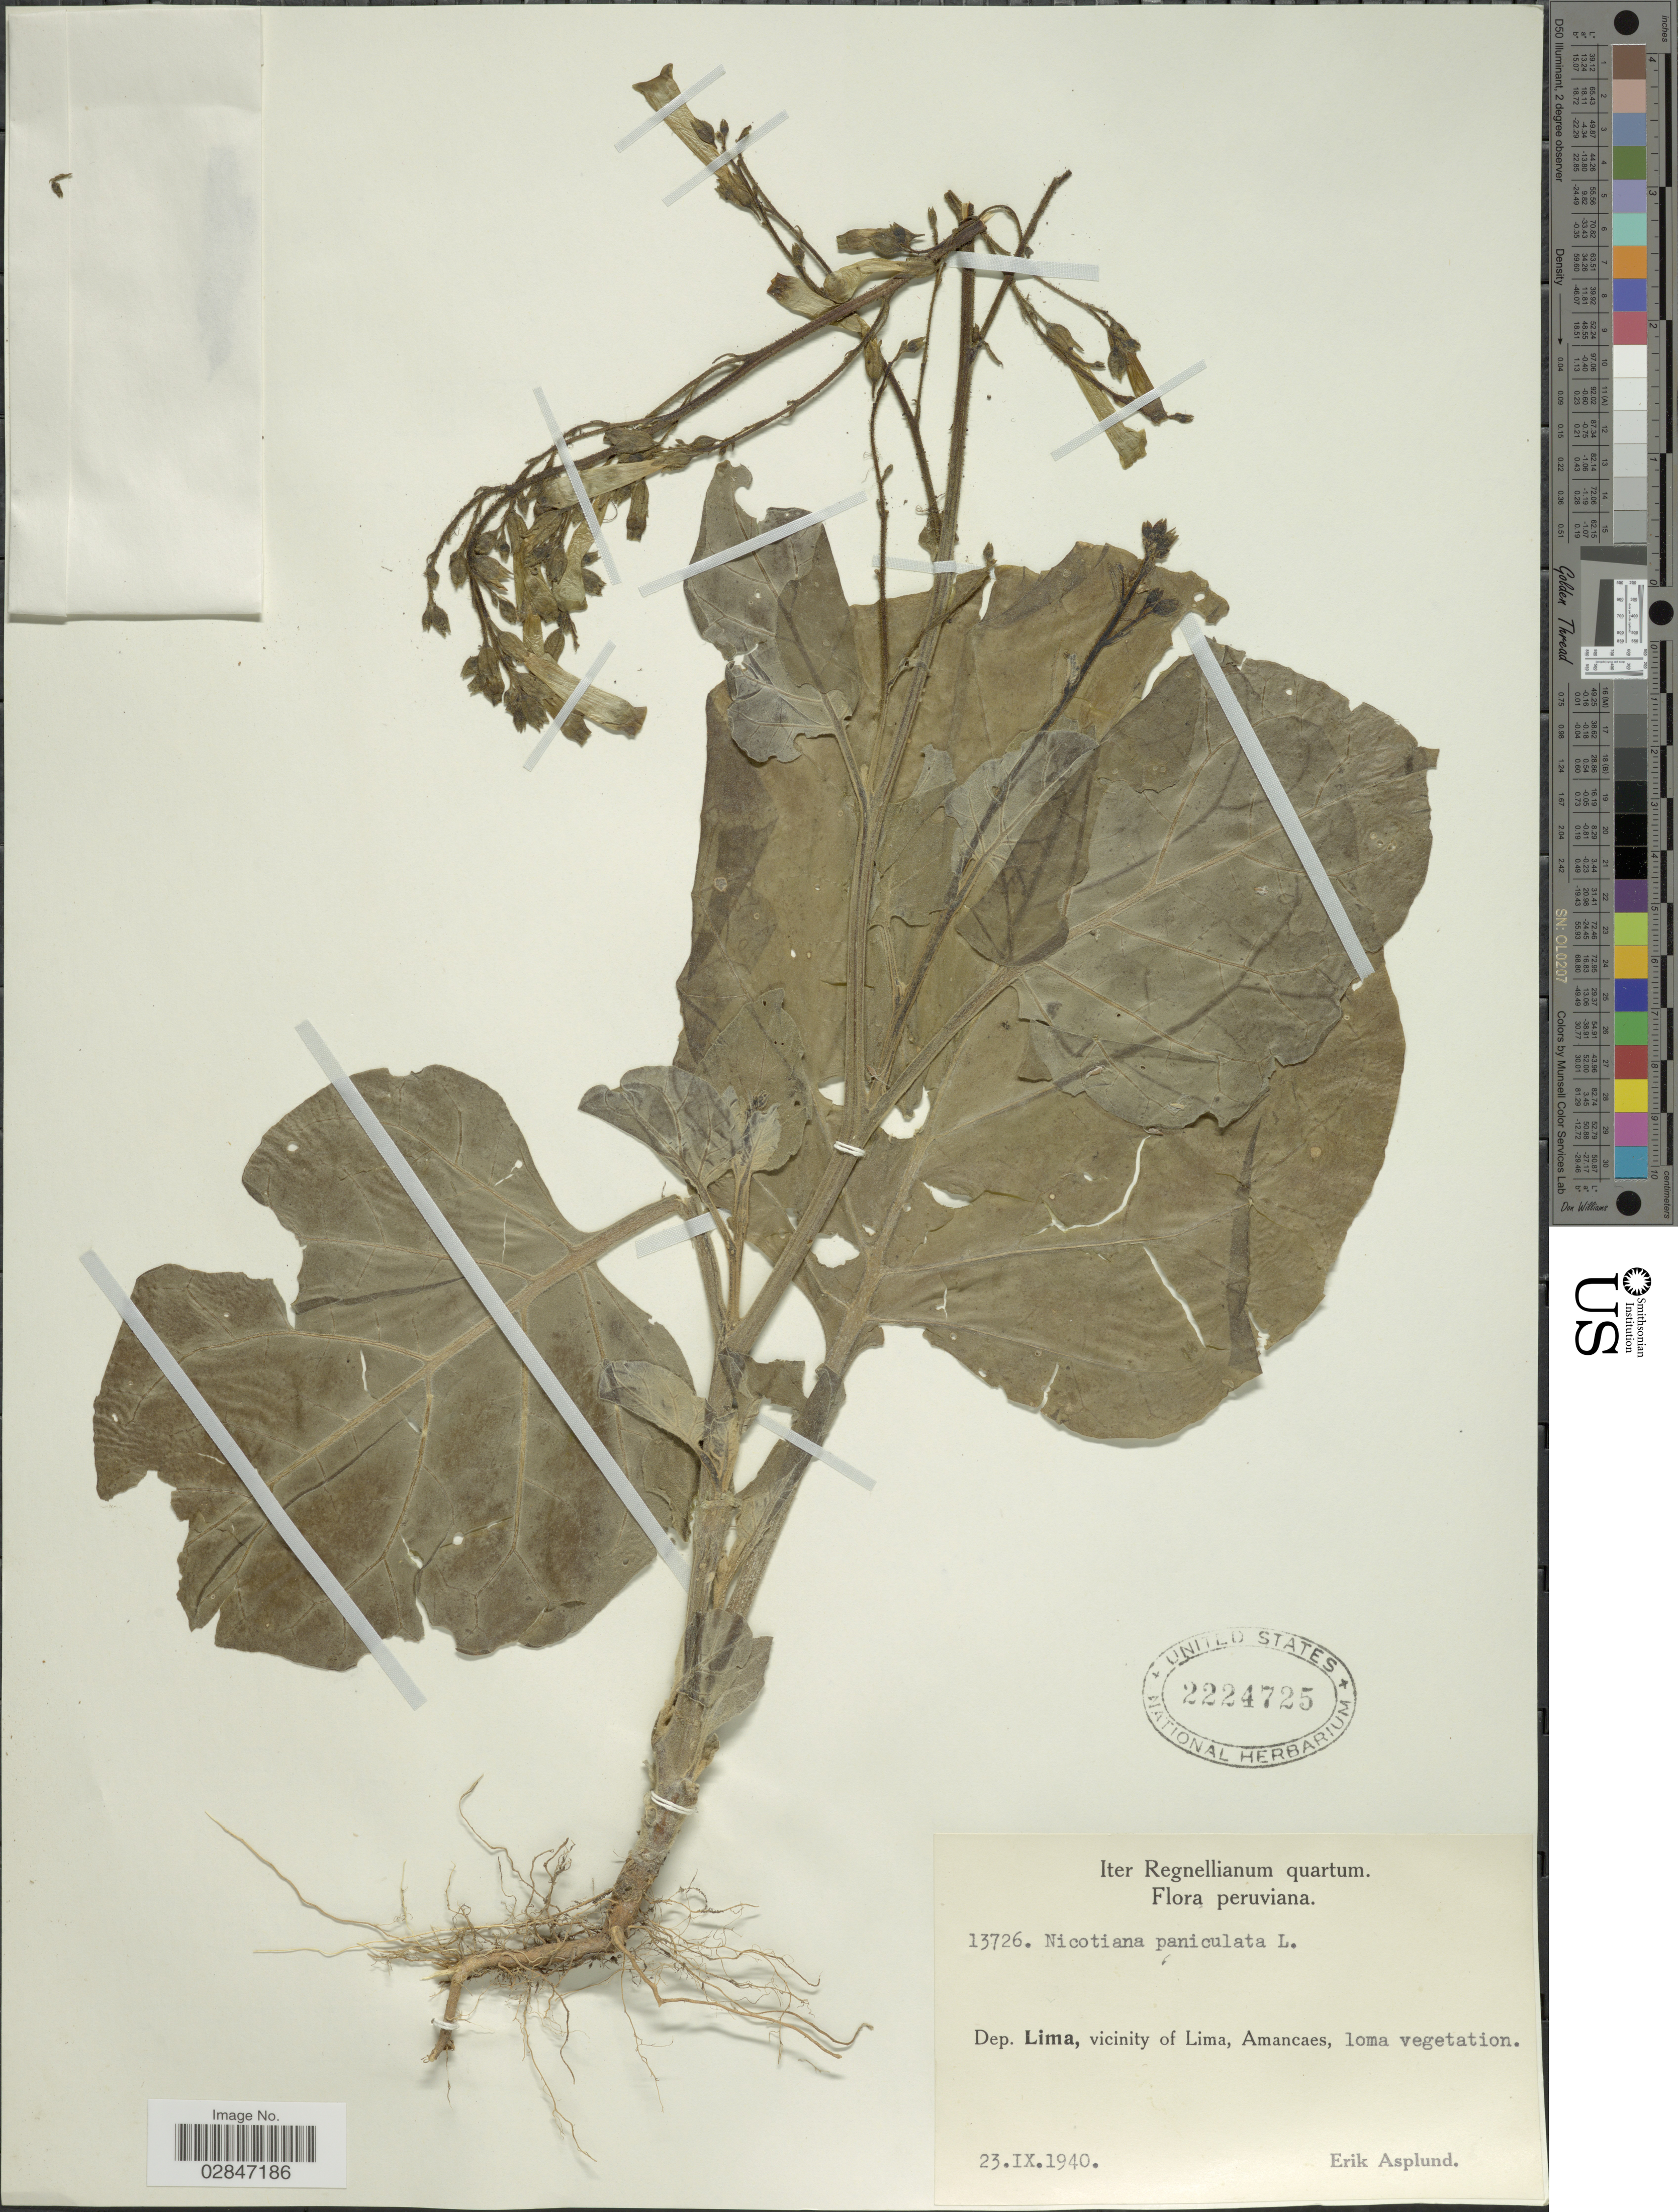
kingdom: Plantae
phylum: Tracheophyta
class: Magnoliopsida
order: Solanales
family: Solanaceae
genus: Nicotiana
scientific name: Nicotiana paniculata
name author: L.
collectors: E. Asplund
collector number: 13726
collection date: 1940-09-23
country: Peru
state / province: Lima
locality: Dep. Lima, vicinity of Lima, Amancaes.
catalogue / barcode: US 2224725